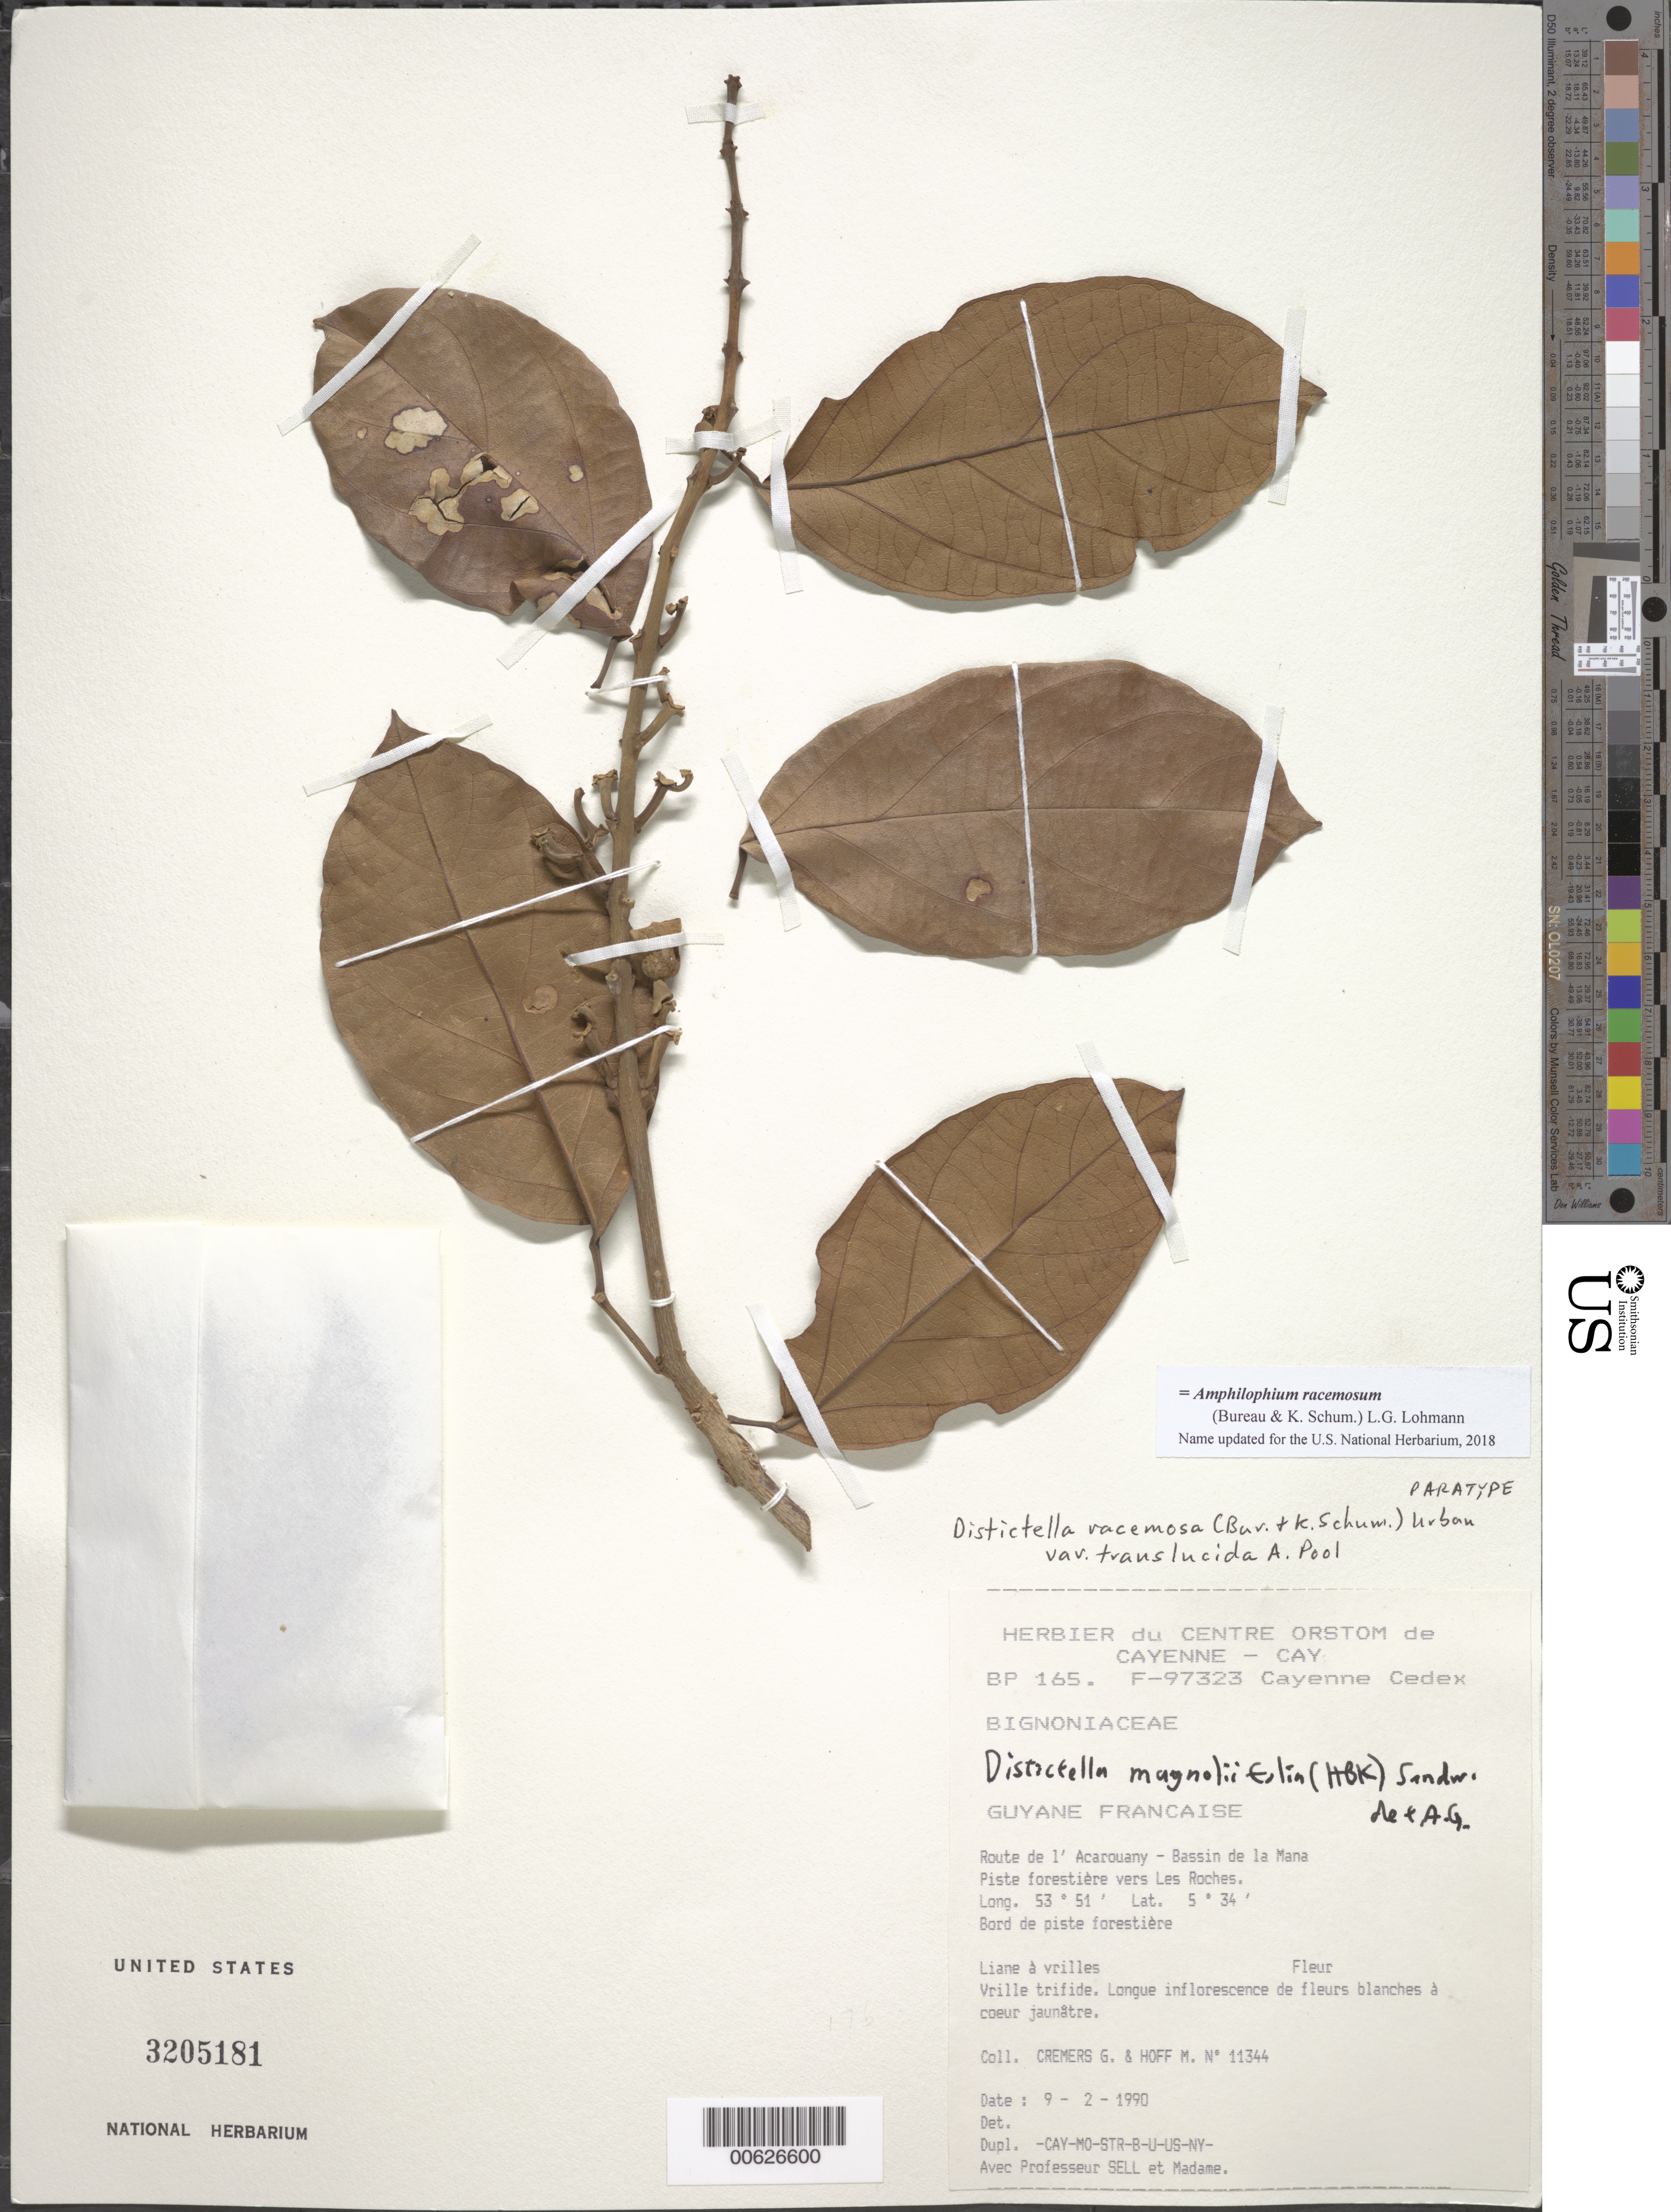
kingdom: Plantae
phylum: Tracheophyta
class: Magnoliopsida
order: Lamiales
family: Bignoniaceae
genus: Amphilophium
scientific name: Amphilophium racemosum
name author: (Bureau & K. Schum.) L.G. Lohmann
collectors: G. Cremers & M. Hoff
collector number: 11344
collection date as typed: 9-Feb-90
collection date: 1990-02-09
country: French Guiana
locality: Route de l'Acarouany, Bassin de la Mana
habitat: Bord de piste forestiere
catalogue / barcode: US 3205181